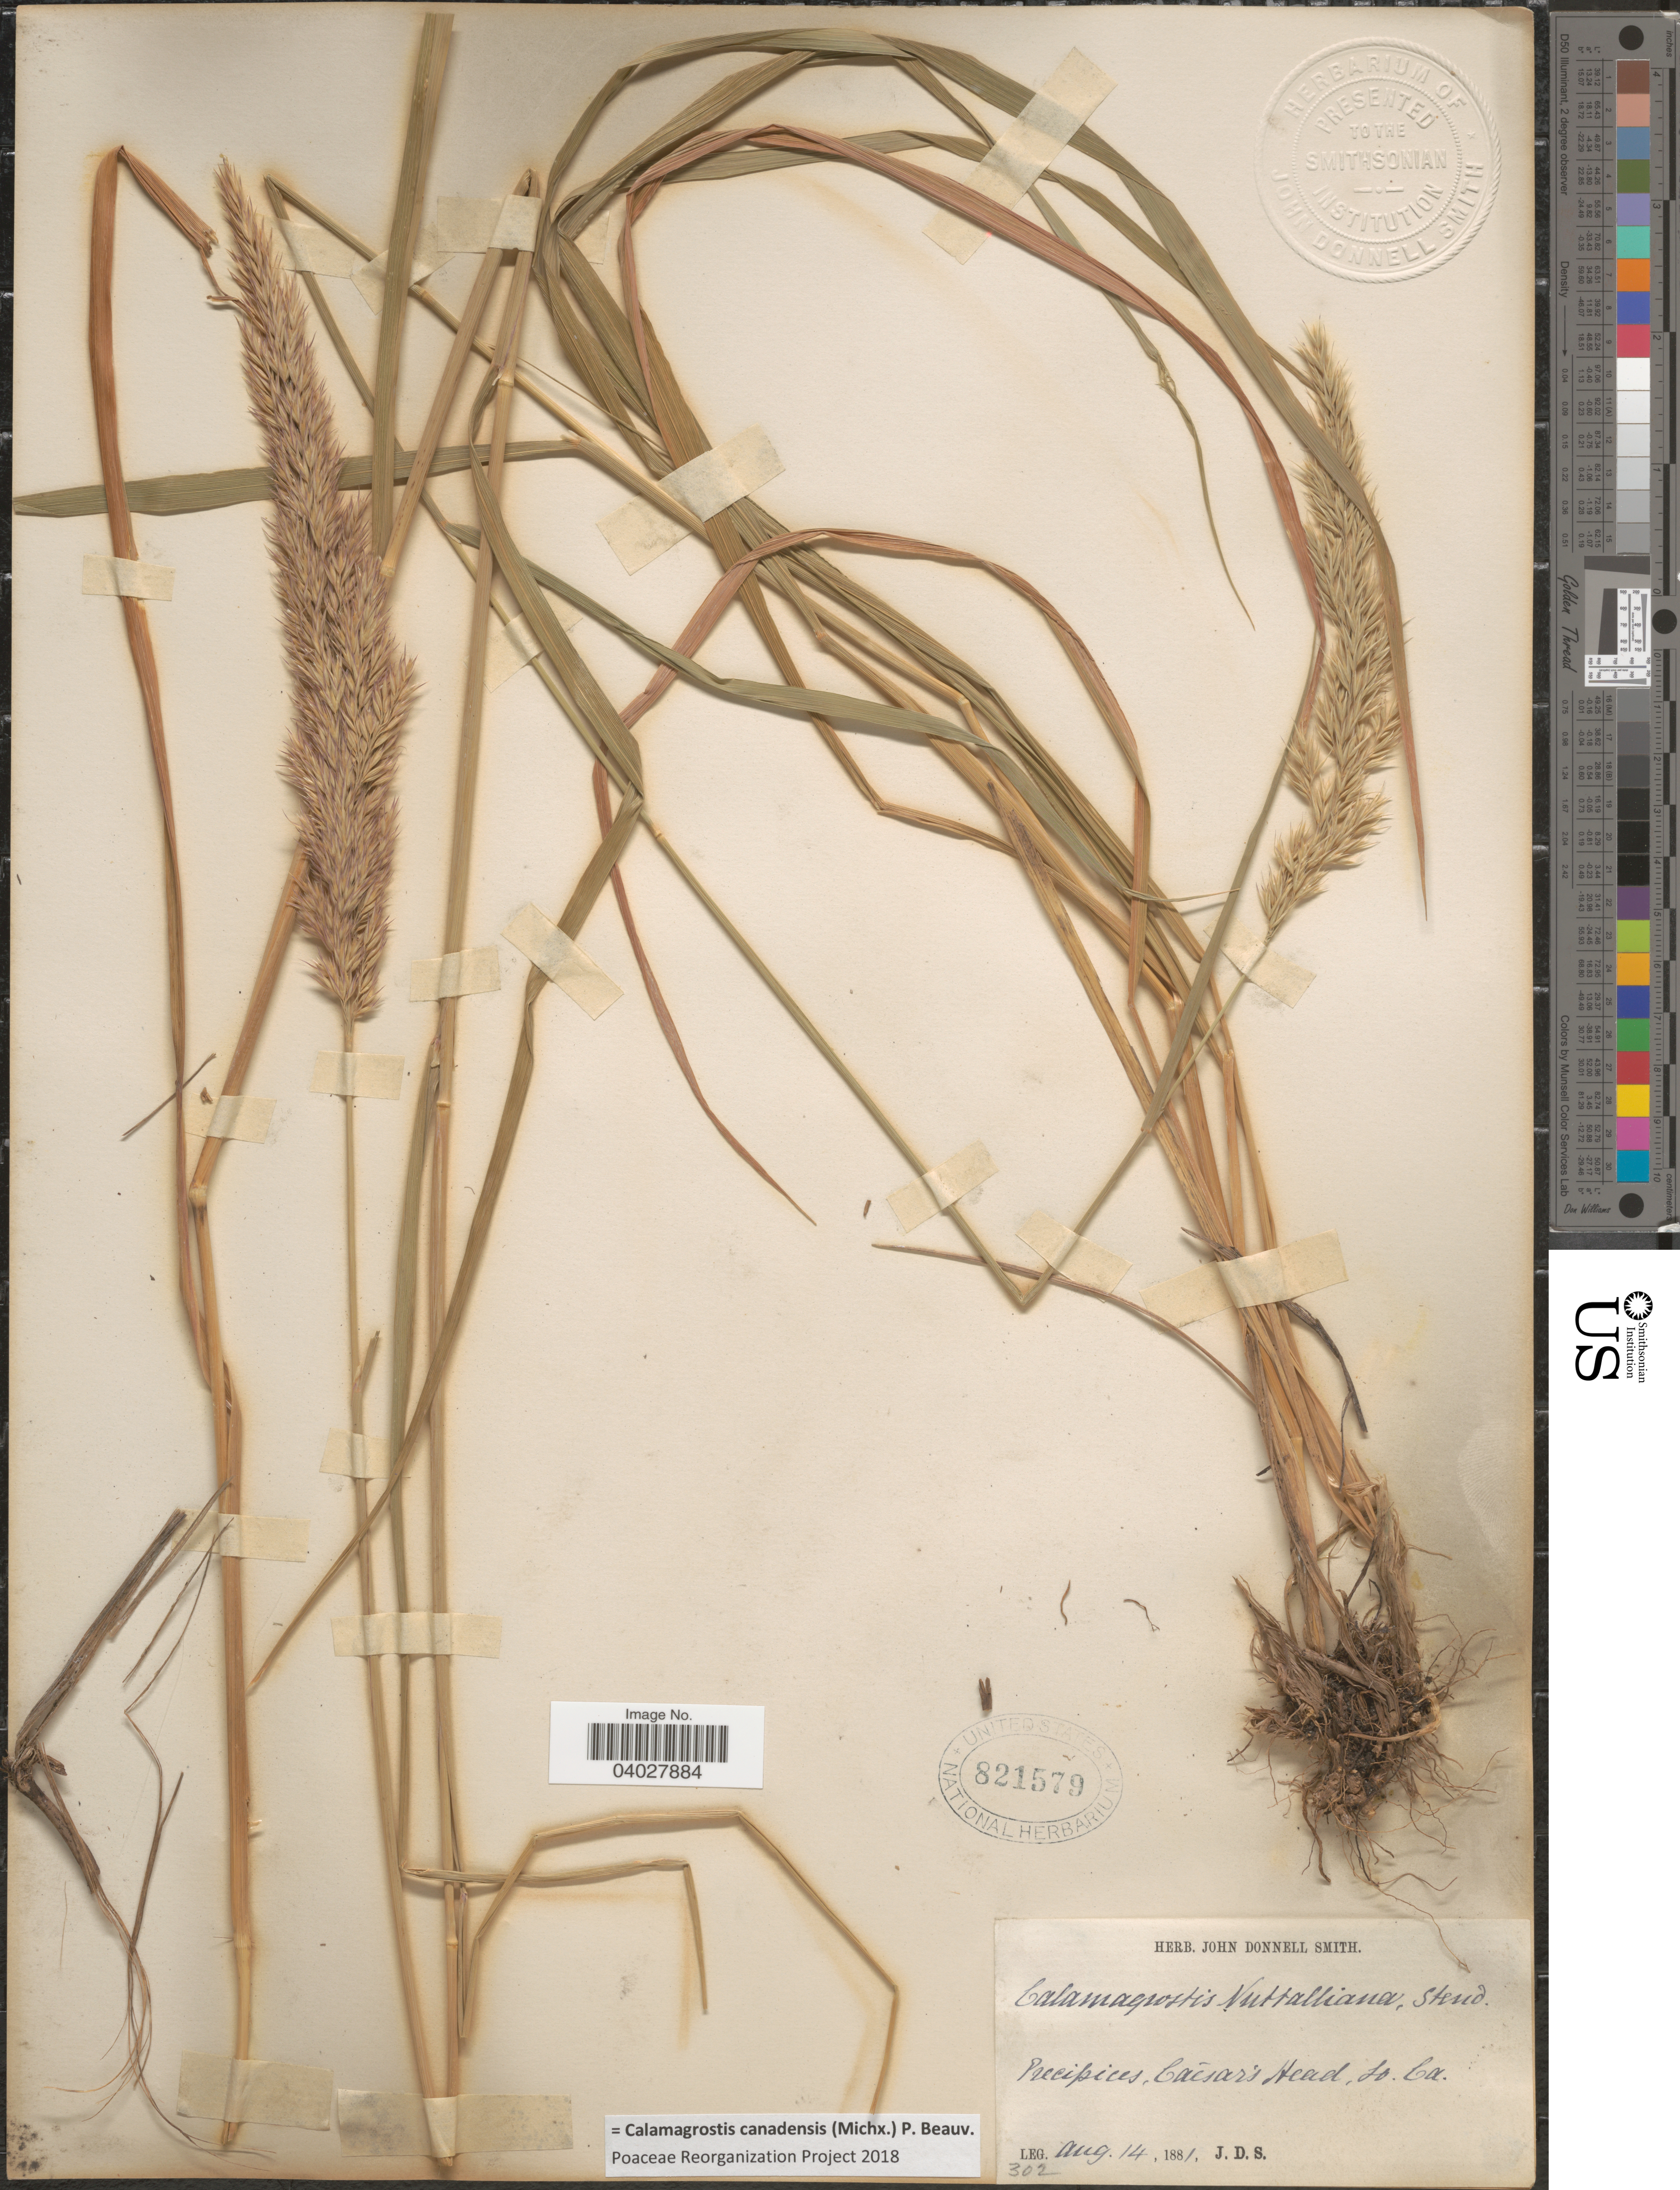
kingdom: Plantae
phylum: Tracheophyta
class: Liliopsida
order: Poales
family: Poaceae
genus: Calamagrostis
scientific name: Calamagrostis canadensis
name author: (Michx.) P. Beauv.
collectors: J. Donnell Smith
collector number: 302?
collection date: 1881-08-14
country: United States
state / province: South Carolina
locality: Precipices, Caesar's Head, So. Ca.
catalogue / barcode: US 821579